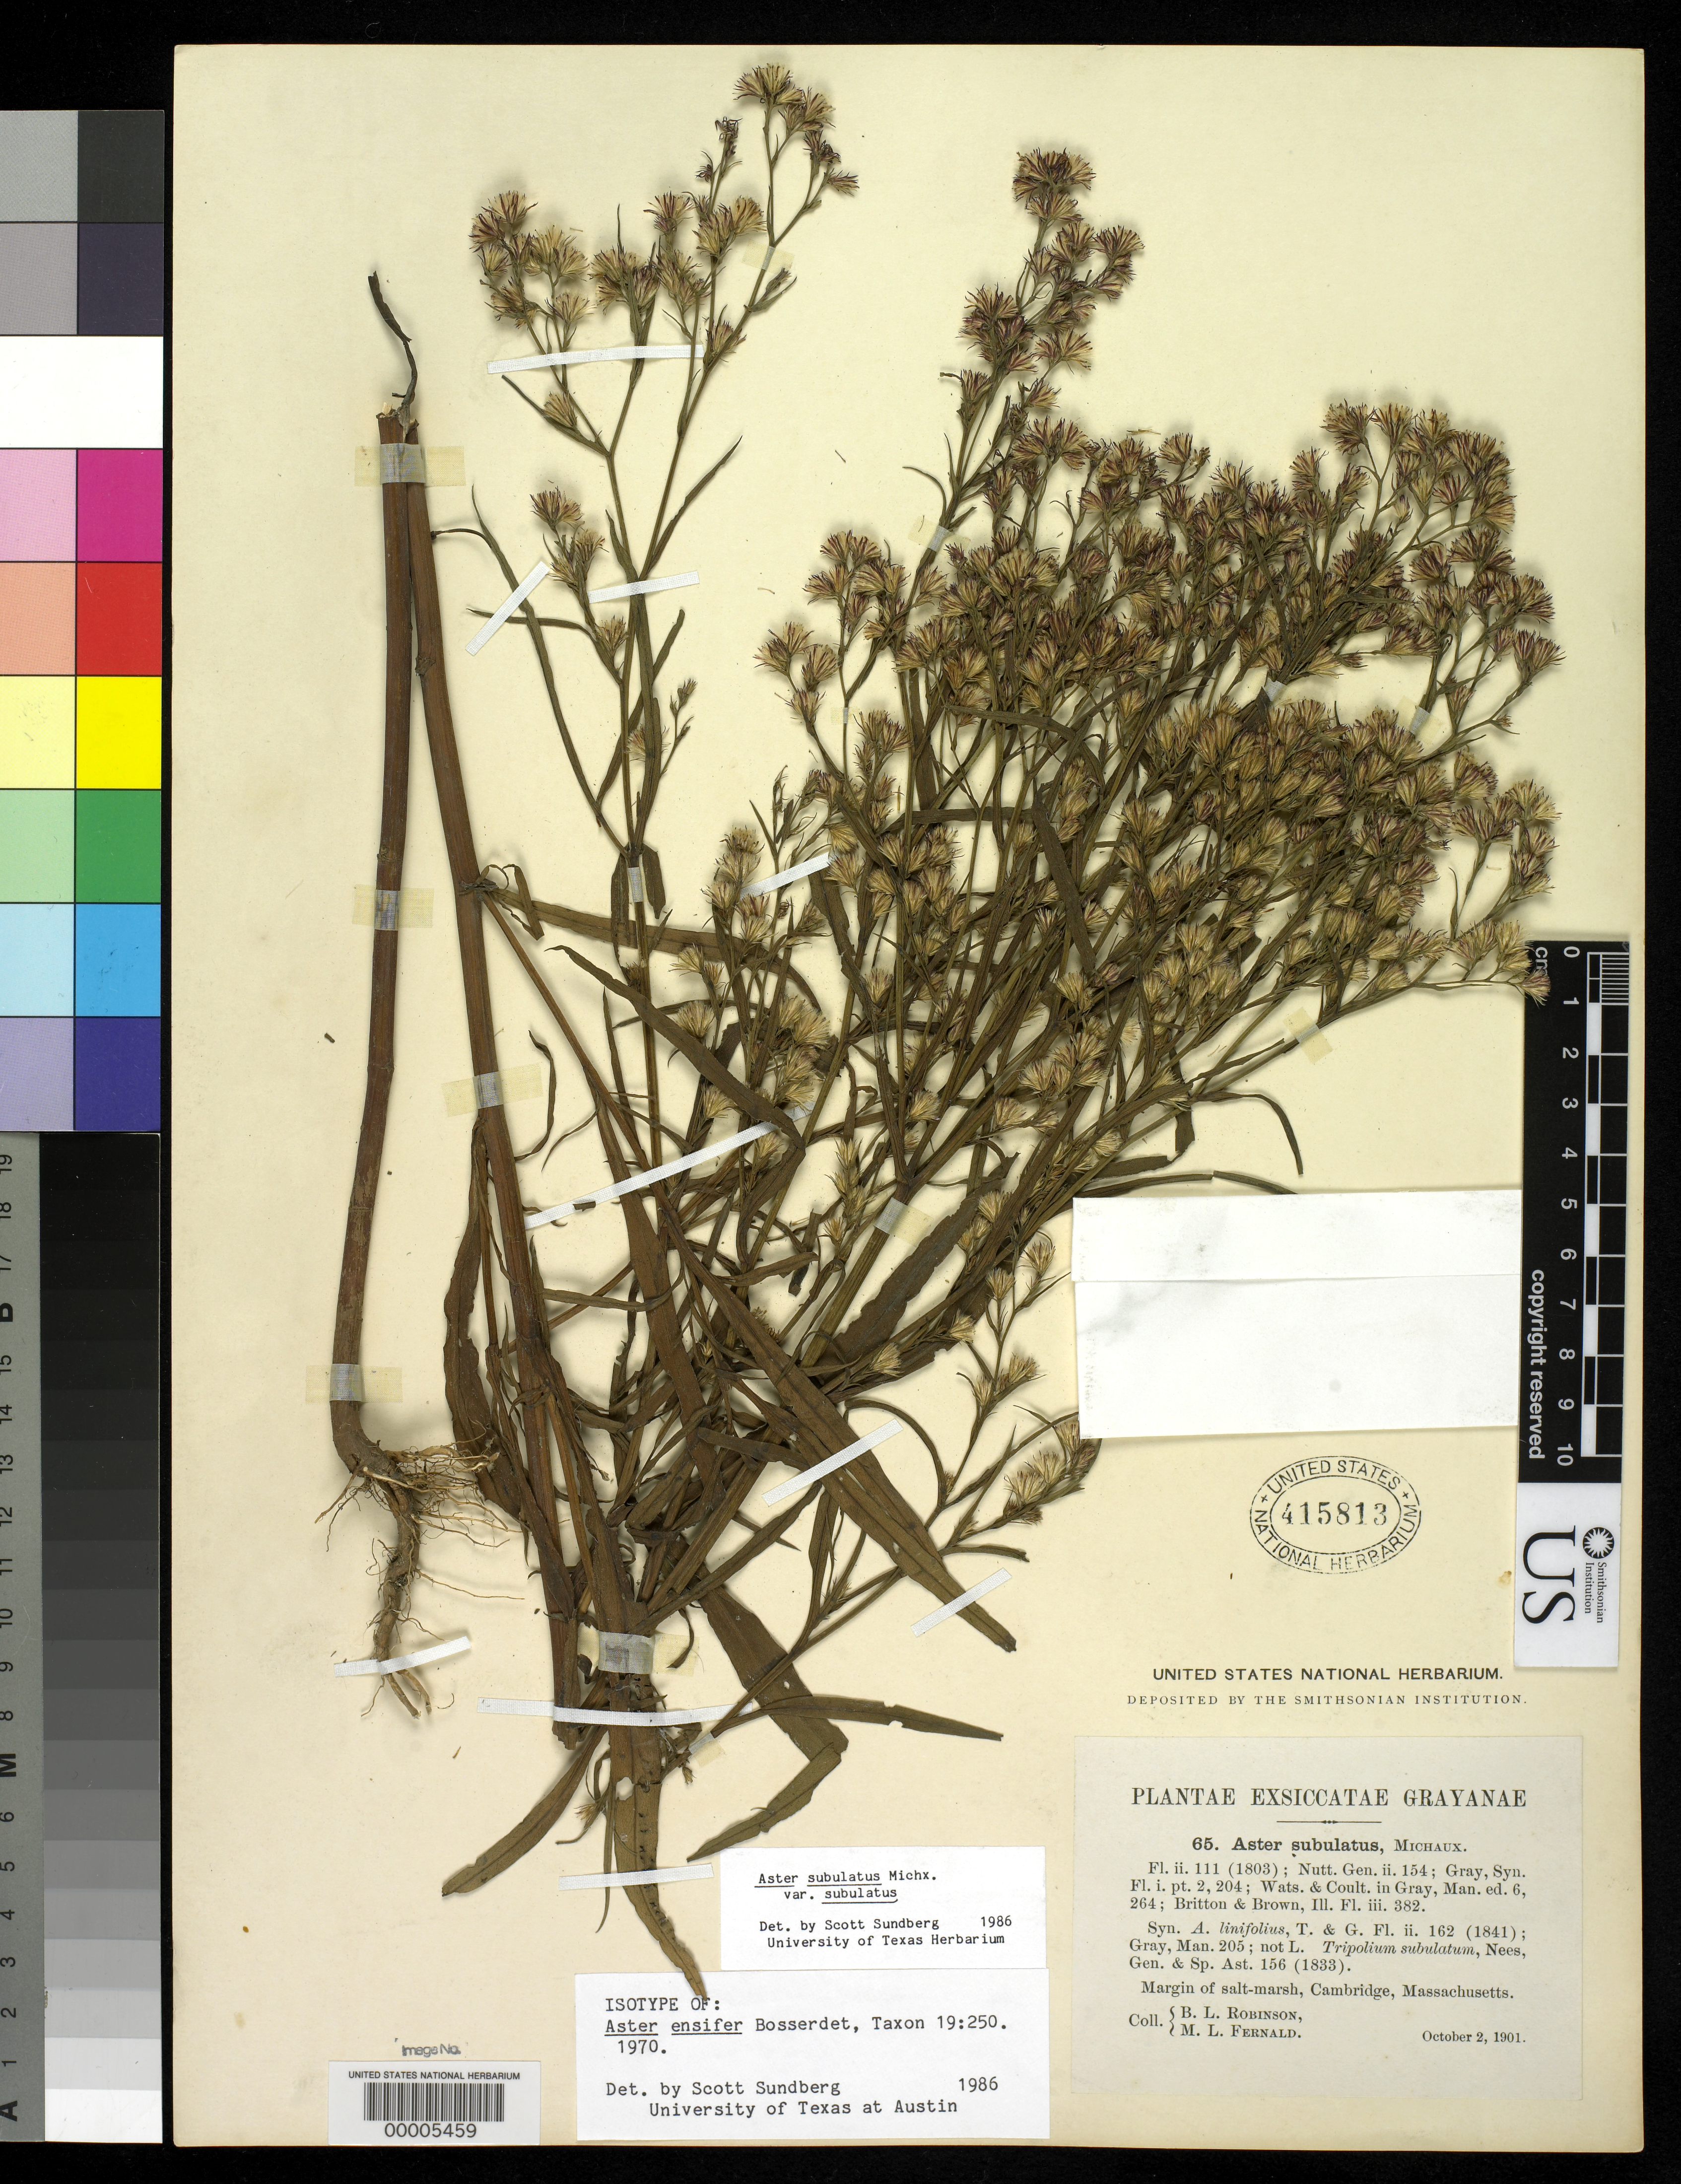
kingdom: Plantae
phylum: Tracheophyta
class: Magnoliopsida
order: Asterales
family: Asteraceae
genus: Aster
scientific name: Aster ensifer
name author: Bosserdet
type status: Isotype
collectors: B. L. Robinson & M. L. Fernald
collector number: Pl. Exs. Grayanae 65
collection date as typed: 02 Oct 1901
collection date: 1901-10-02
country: United States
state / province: Massachusetts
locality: Cambridge, Salt Marsh.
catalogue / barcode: US 415813